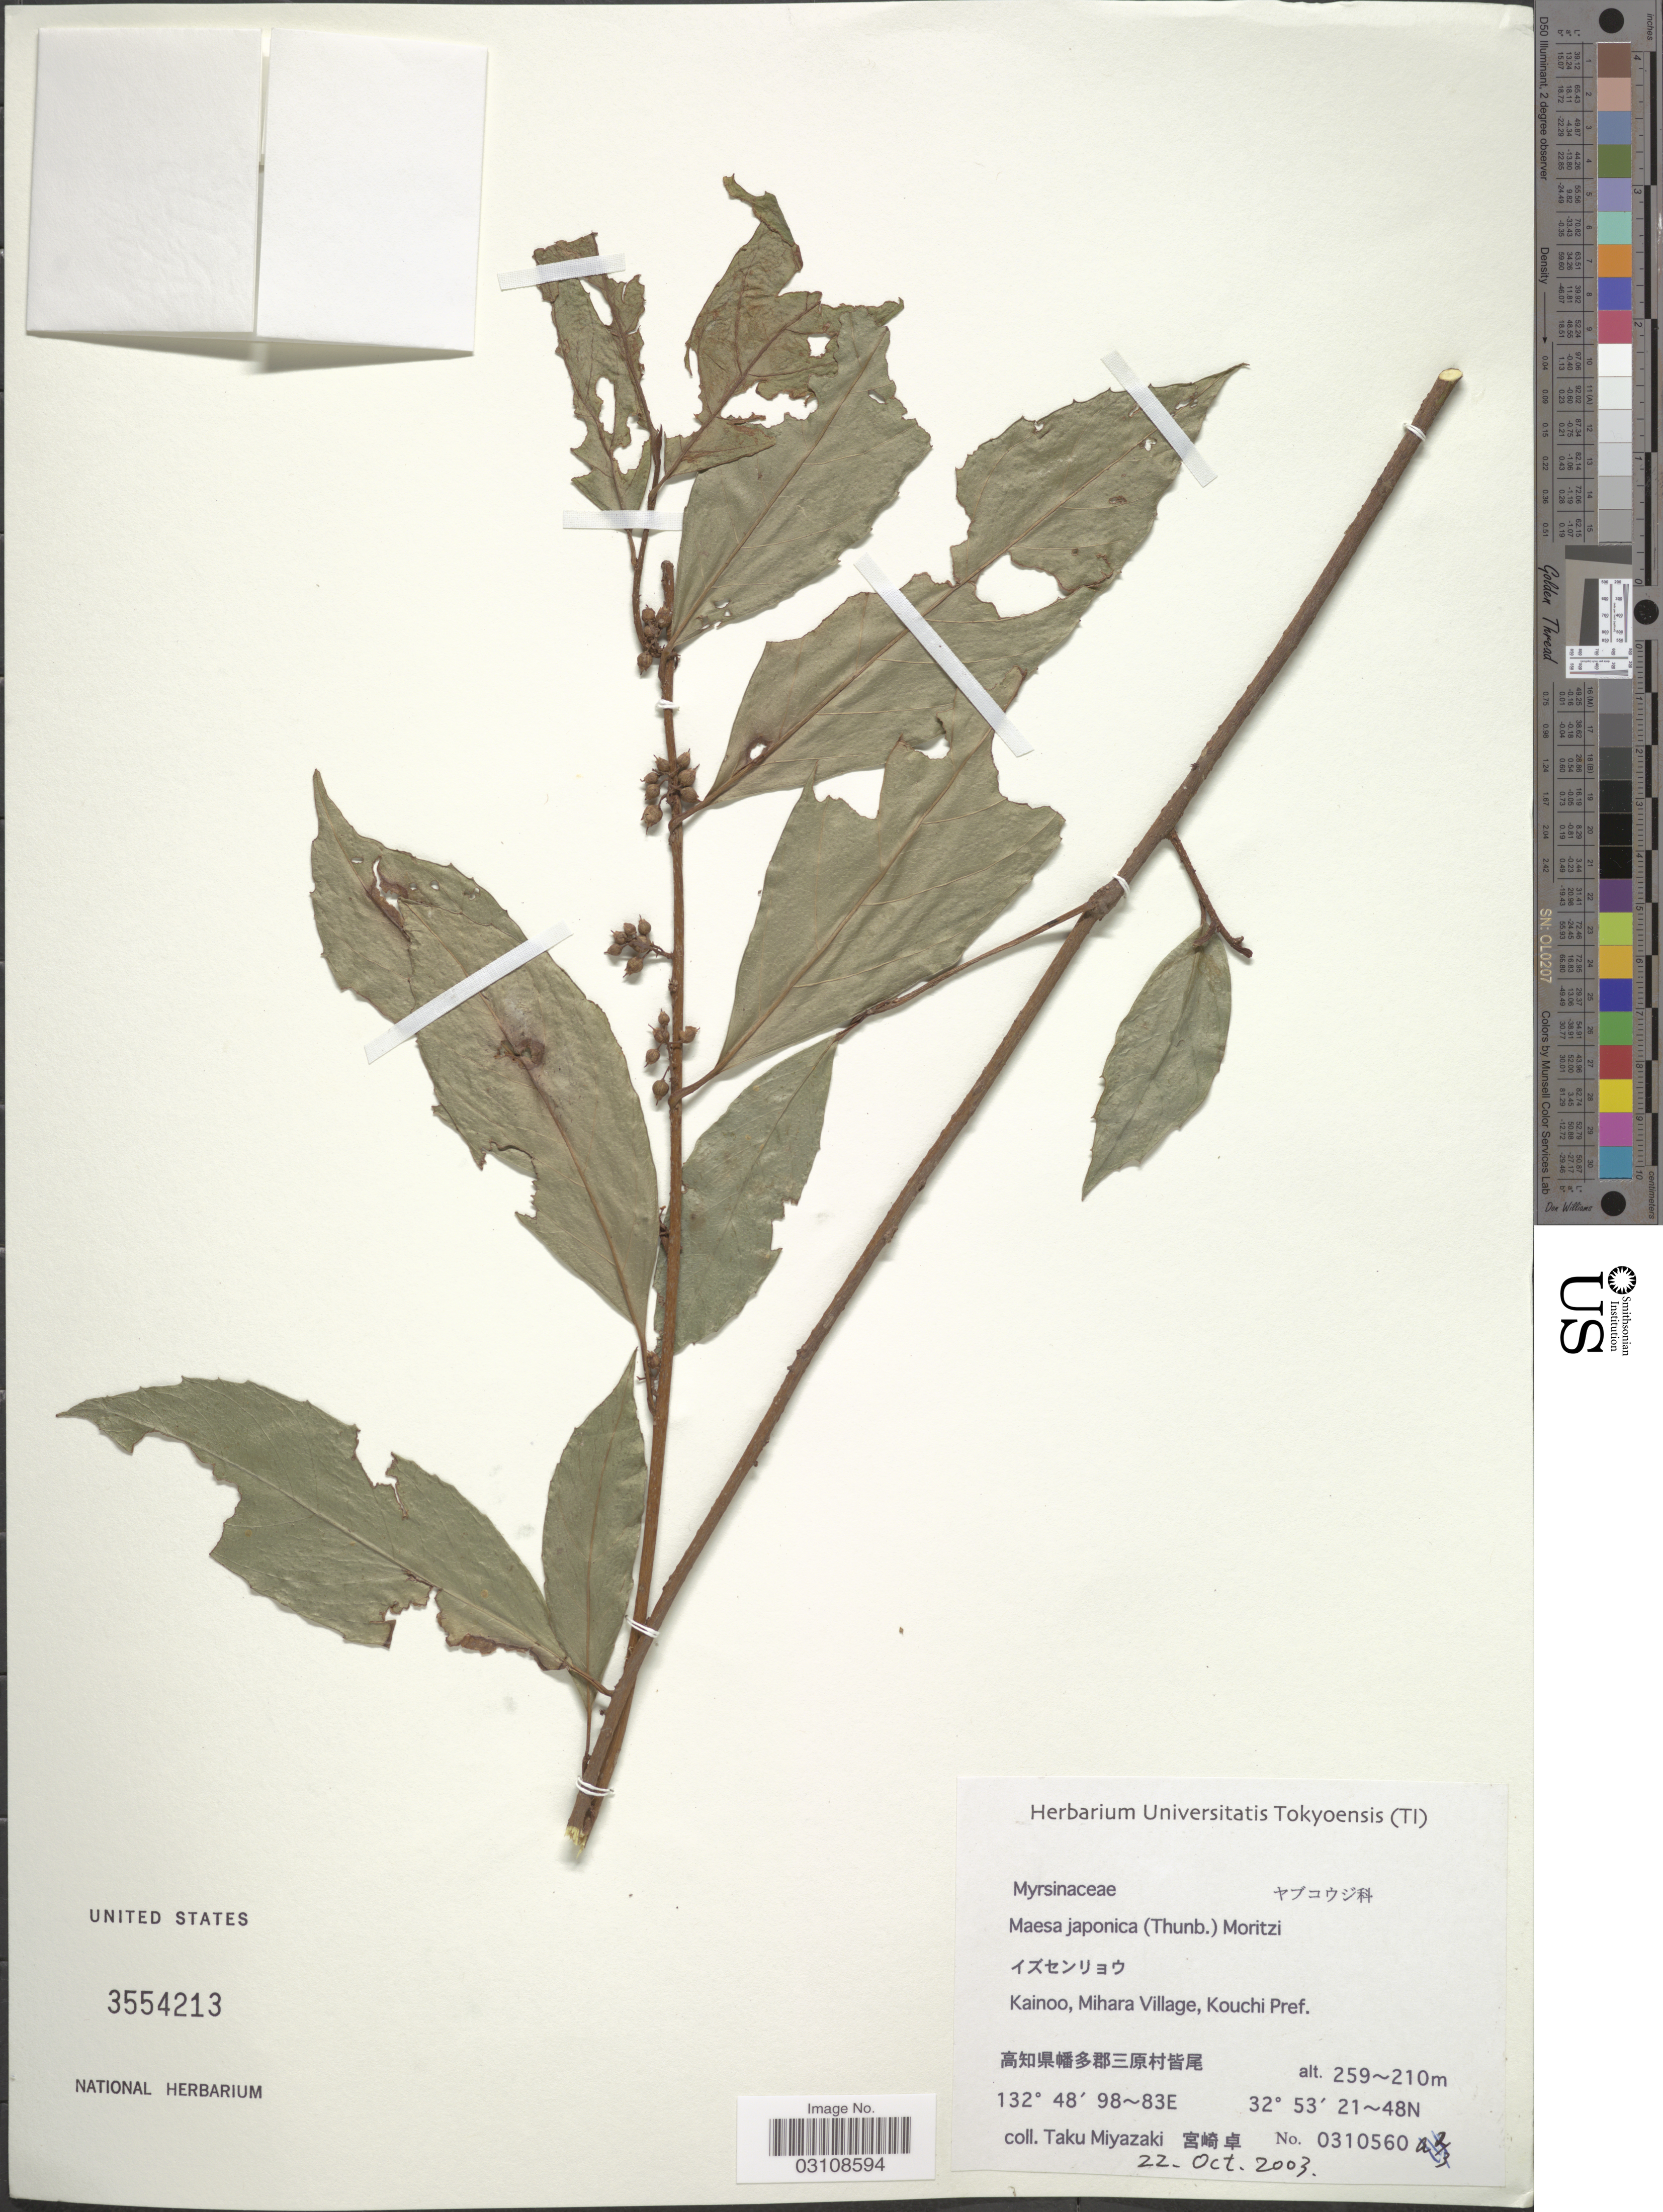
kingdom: Plantae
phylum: Tracheophyta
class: Magnoliopsida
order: Ericales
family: Primulaceae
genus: Maesa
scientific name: Maesa japonica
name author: Merr.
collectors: T. Miyazaki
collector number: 0310560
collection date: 2003-10-22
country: Japan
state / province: Koti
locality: Kainoo, Mihara Village, Kouchi Pref.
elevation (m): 210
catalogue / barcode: US 3554213